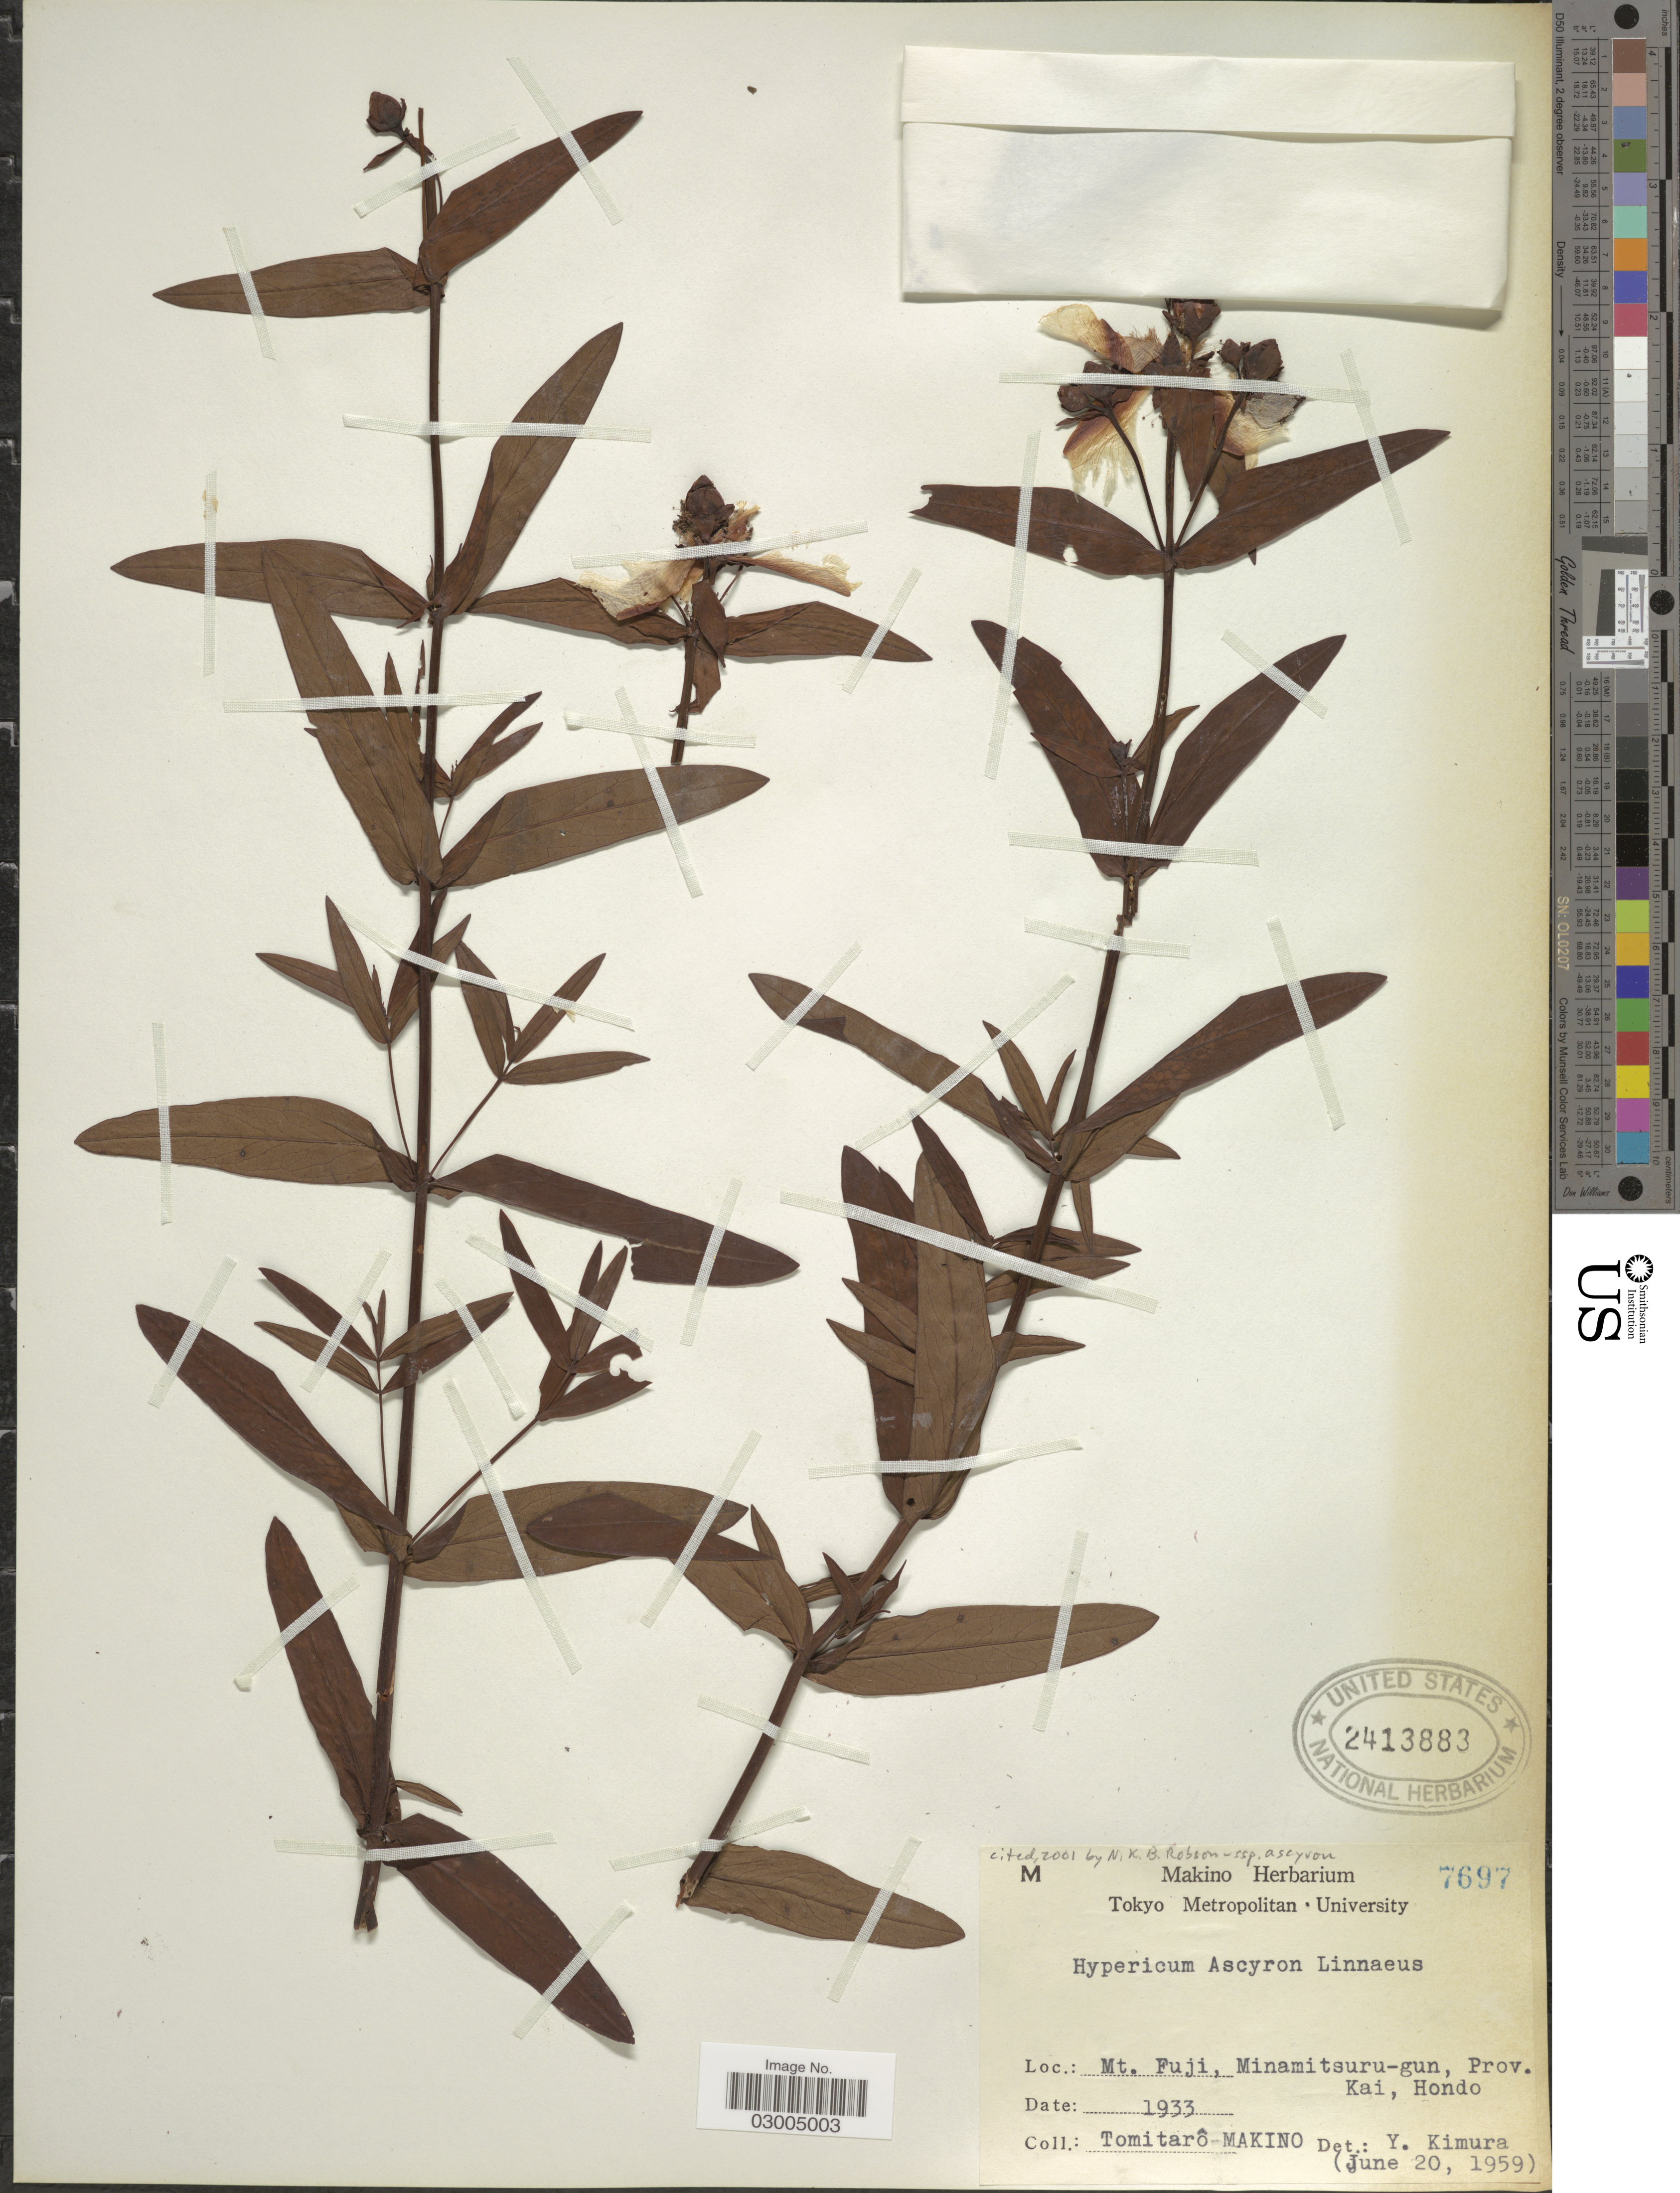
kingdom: Plantae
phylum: Tracheophyta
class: Magnoliopsida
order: Malpighiales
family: Hypericaceae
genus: Hypericum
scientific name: Hypericum ascyron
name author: L.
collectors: T. Makino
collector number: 7697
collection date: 1933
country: Japan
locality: Mt. Fuji, Minamitsuru-gun, Prov. Kai, Hondo.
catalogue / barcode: US 2413883